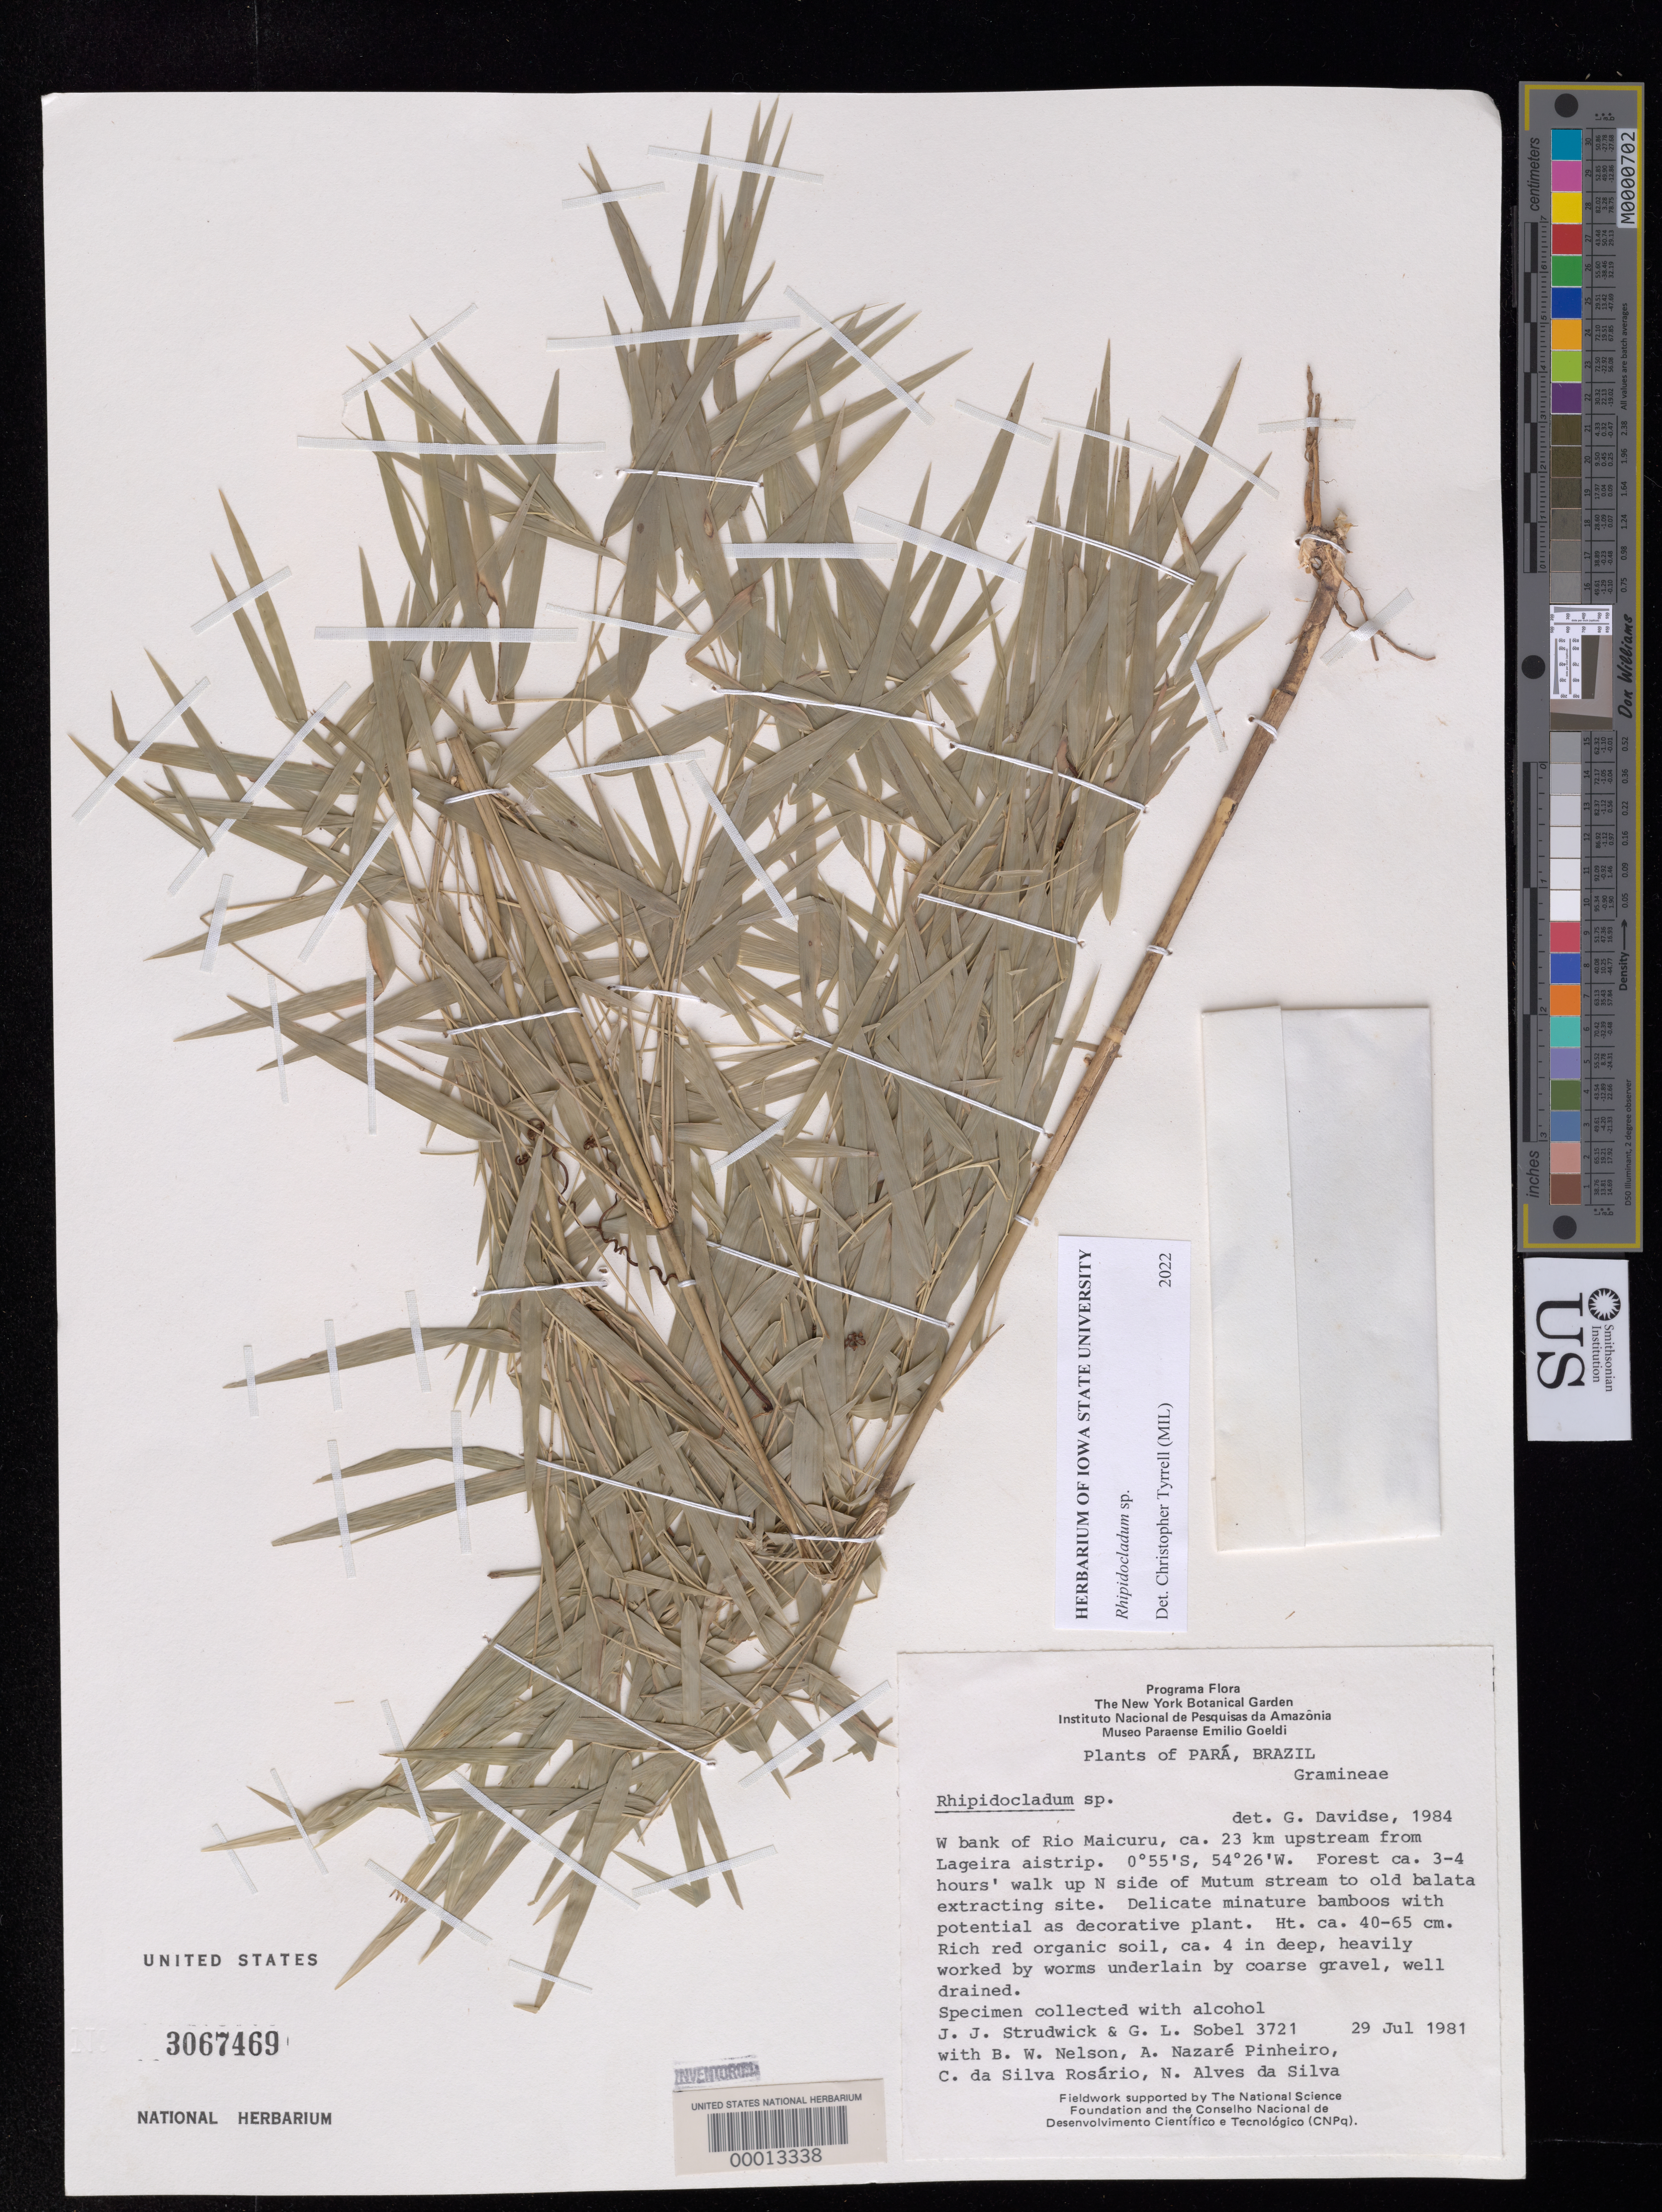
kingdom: Plantae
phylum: Tracheophyta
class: Liliopsida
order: Poales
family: Poaceae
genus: Rhipidocladum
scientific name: Rhipidocladum sp.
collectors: J. J. Strudwick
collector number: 3721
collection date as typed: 29 Jul 1981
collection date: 1981-07-29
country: Brazil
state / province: Pará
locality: Rio maicuru, lageira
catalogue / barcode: US 3067469